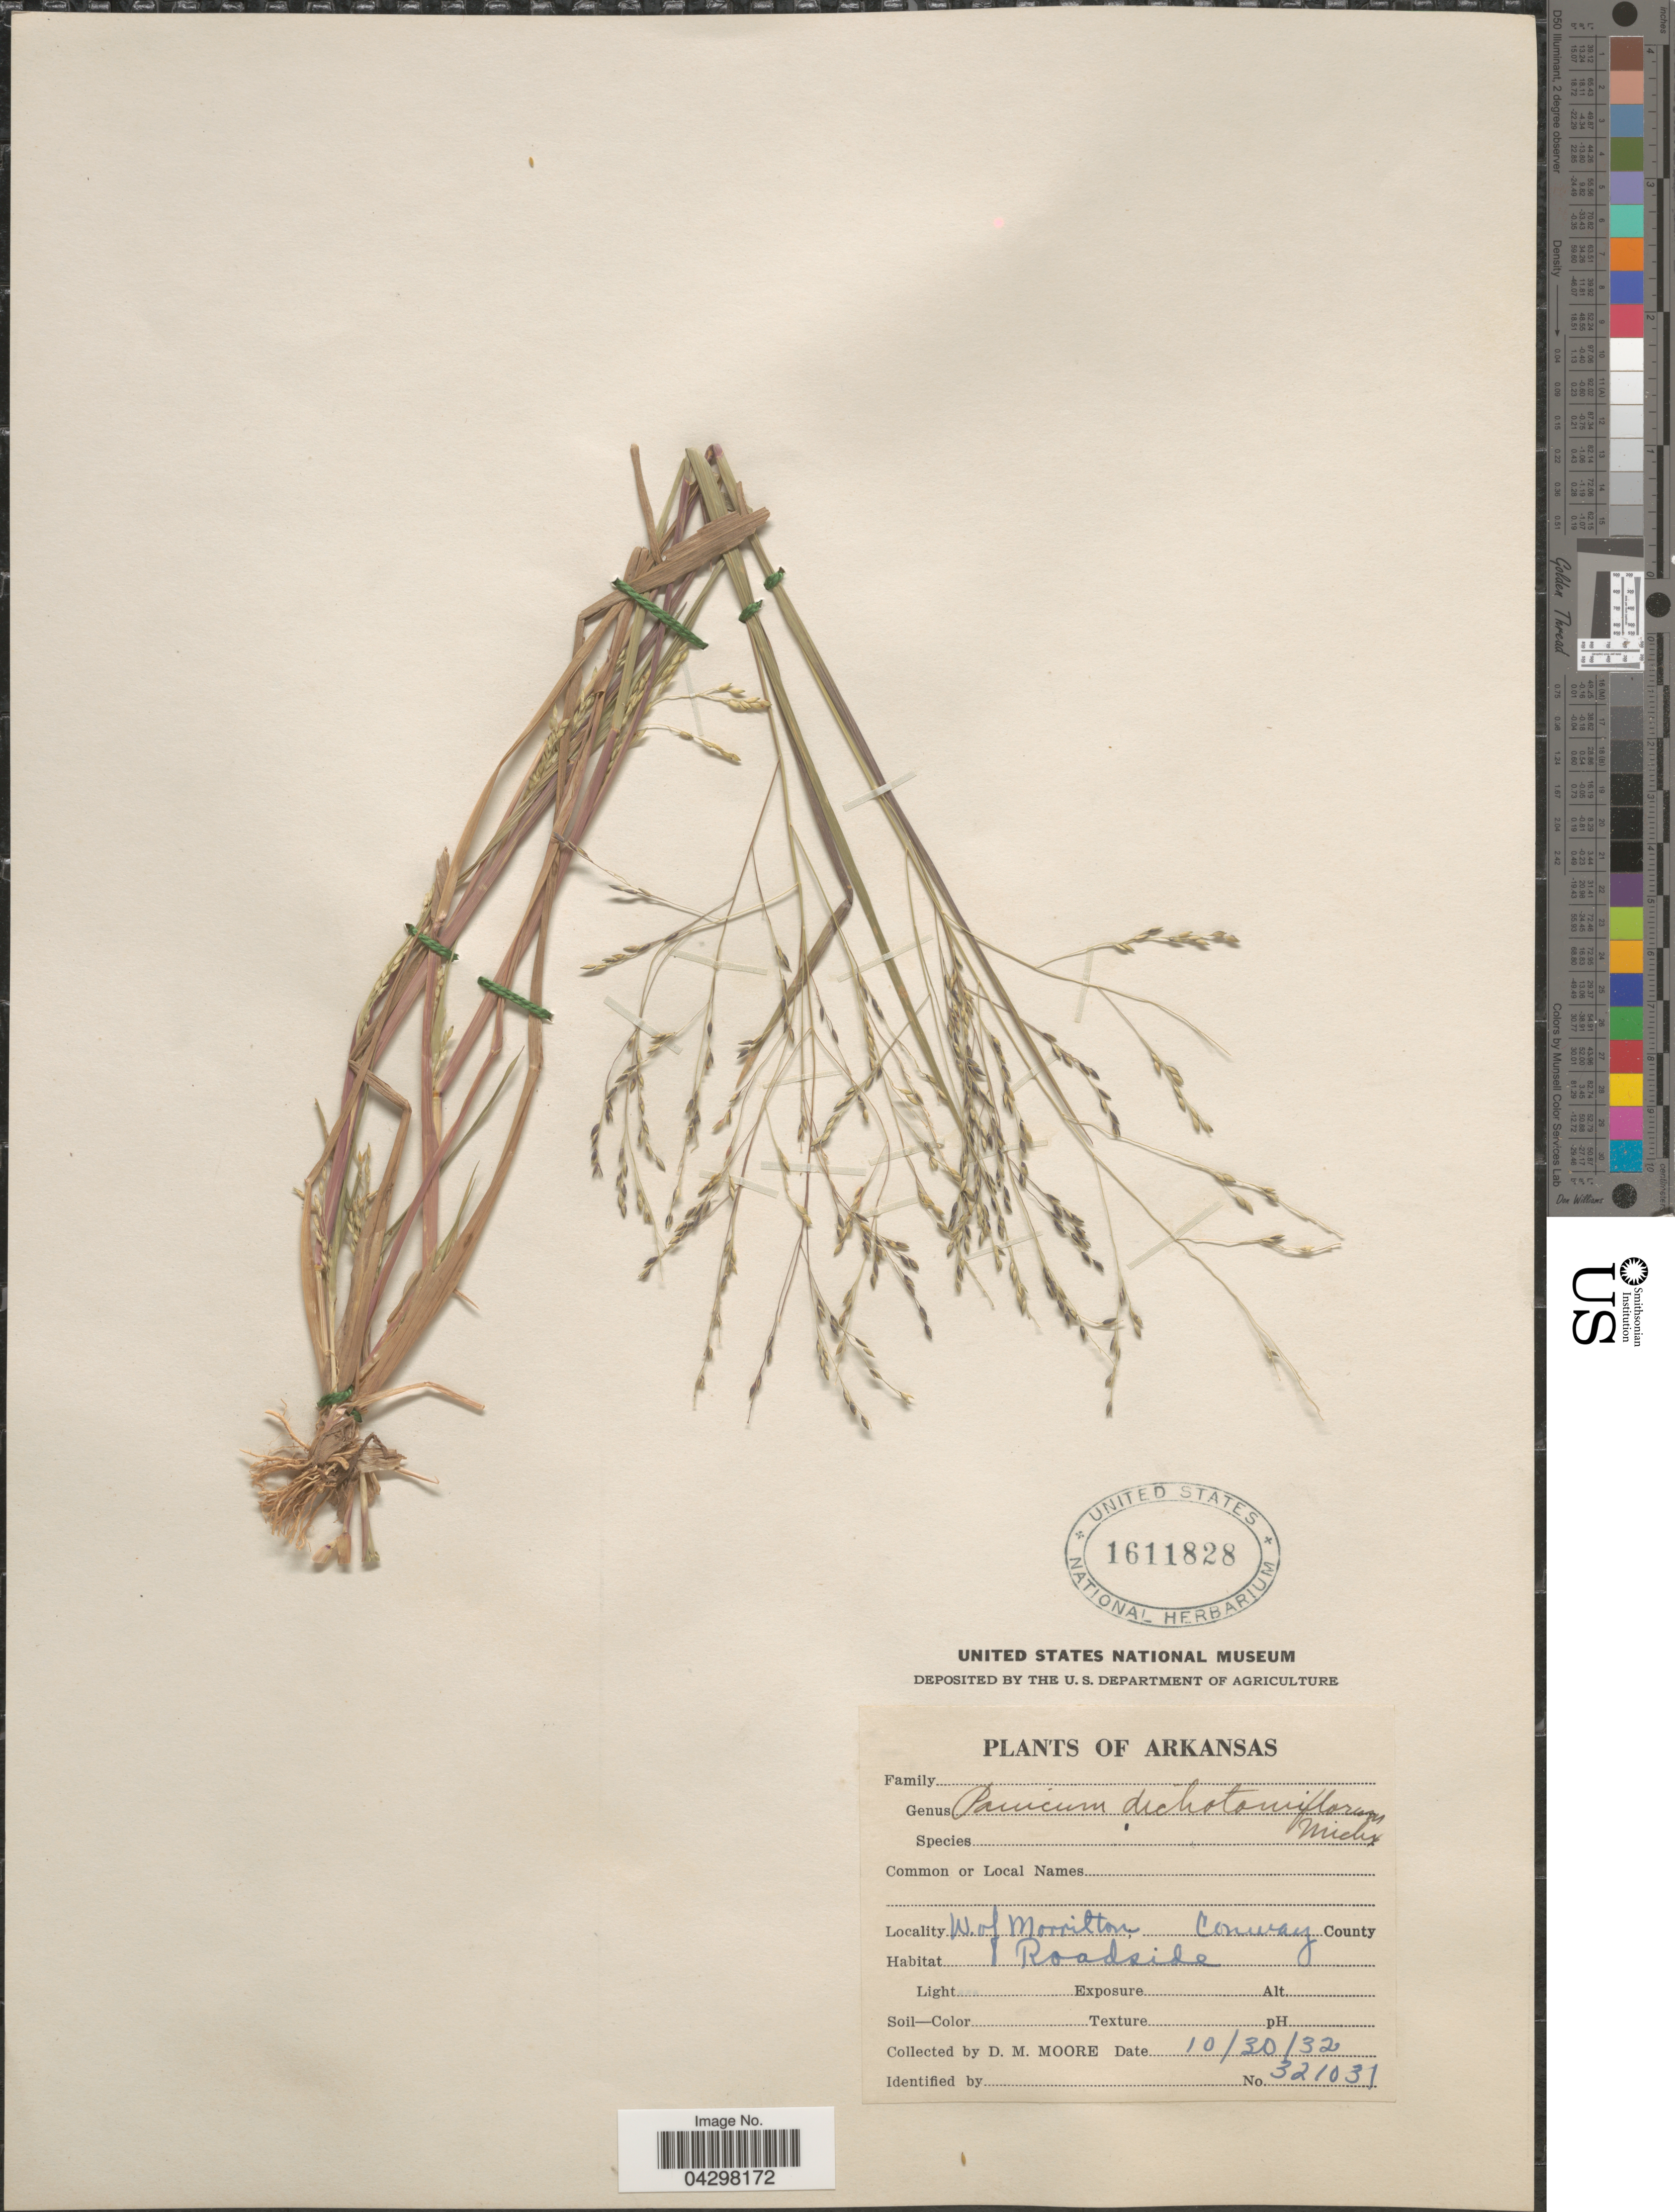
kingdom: Plantae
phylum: Tracheophyta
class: Liliopsida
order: Poales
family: Poaceae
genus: Panicum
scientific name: Panicum dichotomiflorum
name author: Michx.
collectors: D. Moore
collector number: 321031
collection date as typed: Transcribed d/m/y: 30/10/32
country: United States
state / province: Arkansas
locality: W. of Morrilton, Conway County.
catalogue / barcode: US 1611828